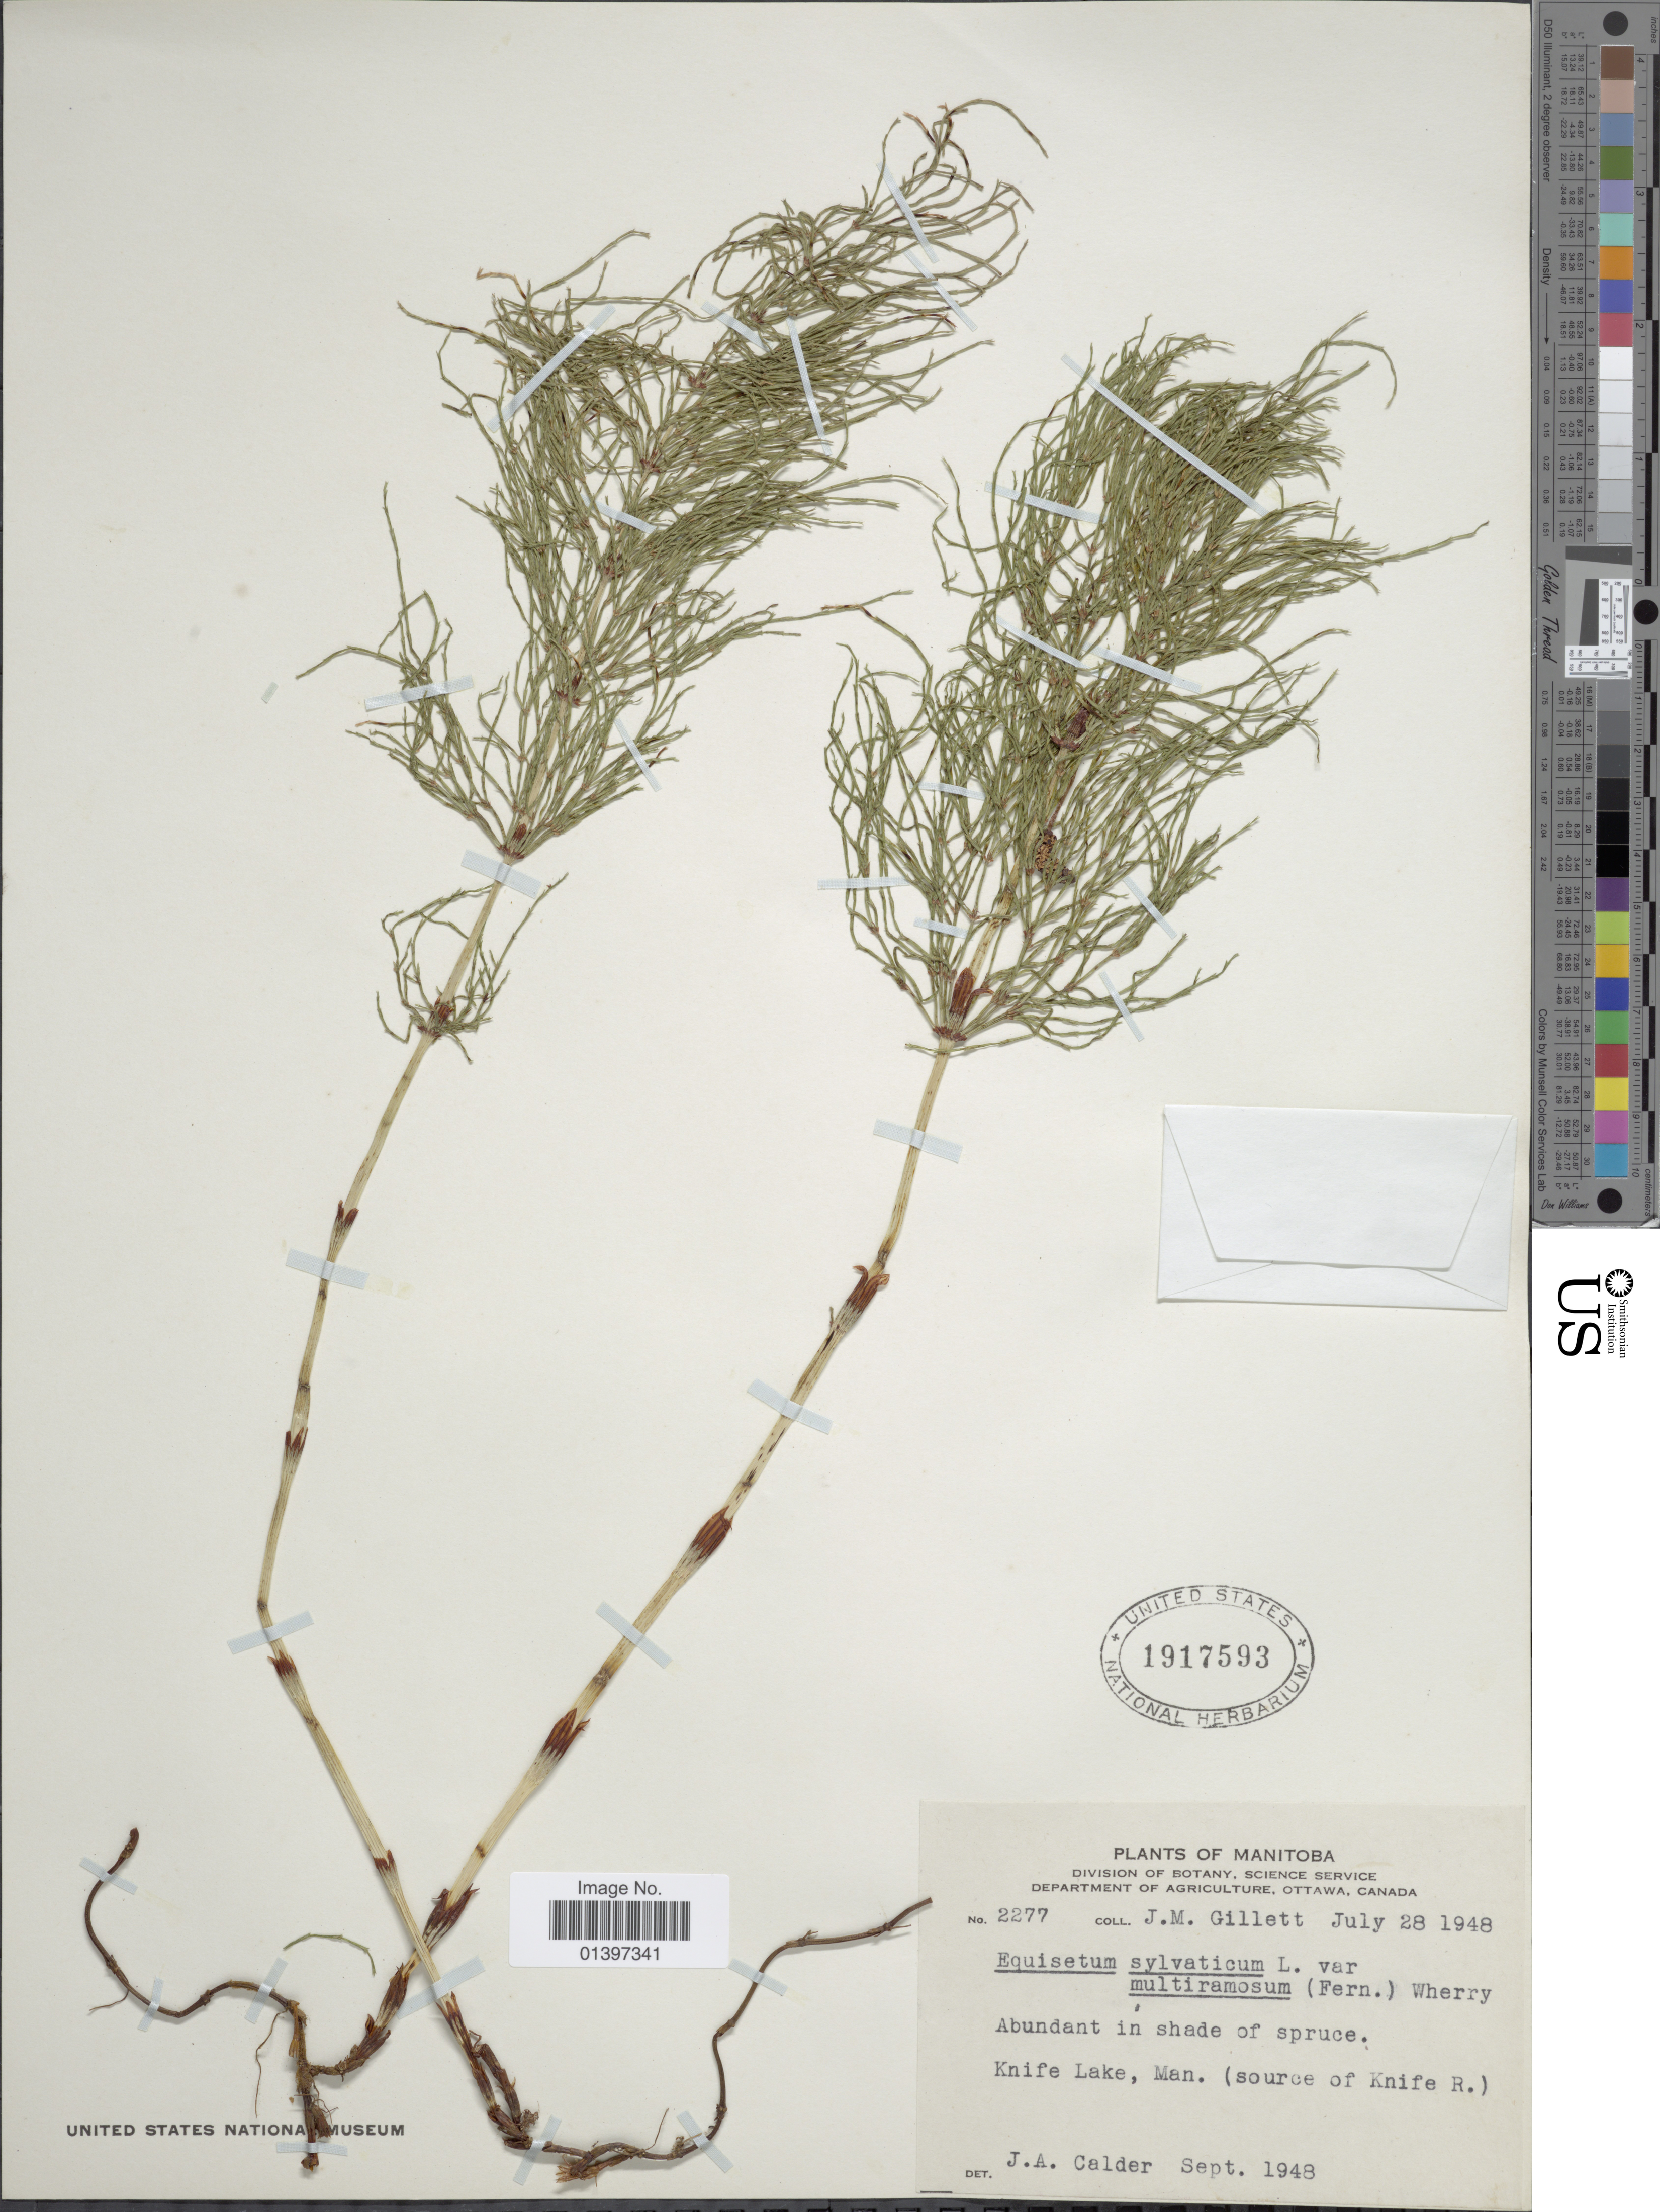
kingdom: Plantae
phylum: Tracheophyta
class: Polypodiopsida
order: Equisetales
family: Equisetaceae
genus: Equisetum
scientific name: Equisetum sylvaticum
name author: L.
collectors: J. M. Gillett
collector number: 2277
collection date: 1948-07-28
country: Canada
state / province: Manitoba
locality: Abundant in shade of spruce, Knife Lake, Man(source of Knife R.)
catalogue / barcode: US 1917593